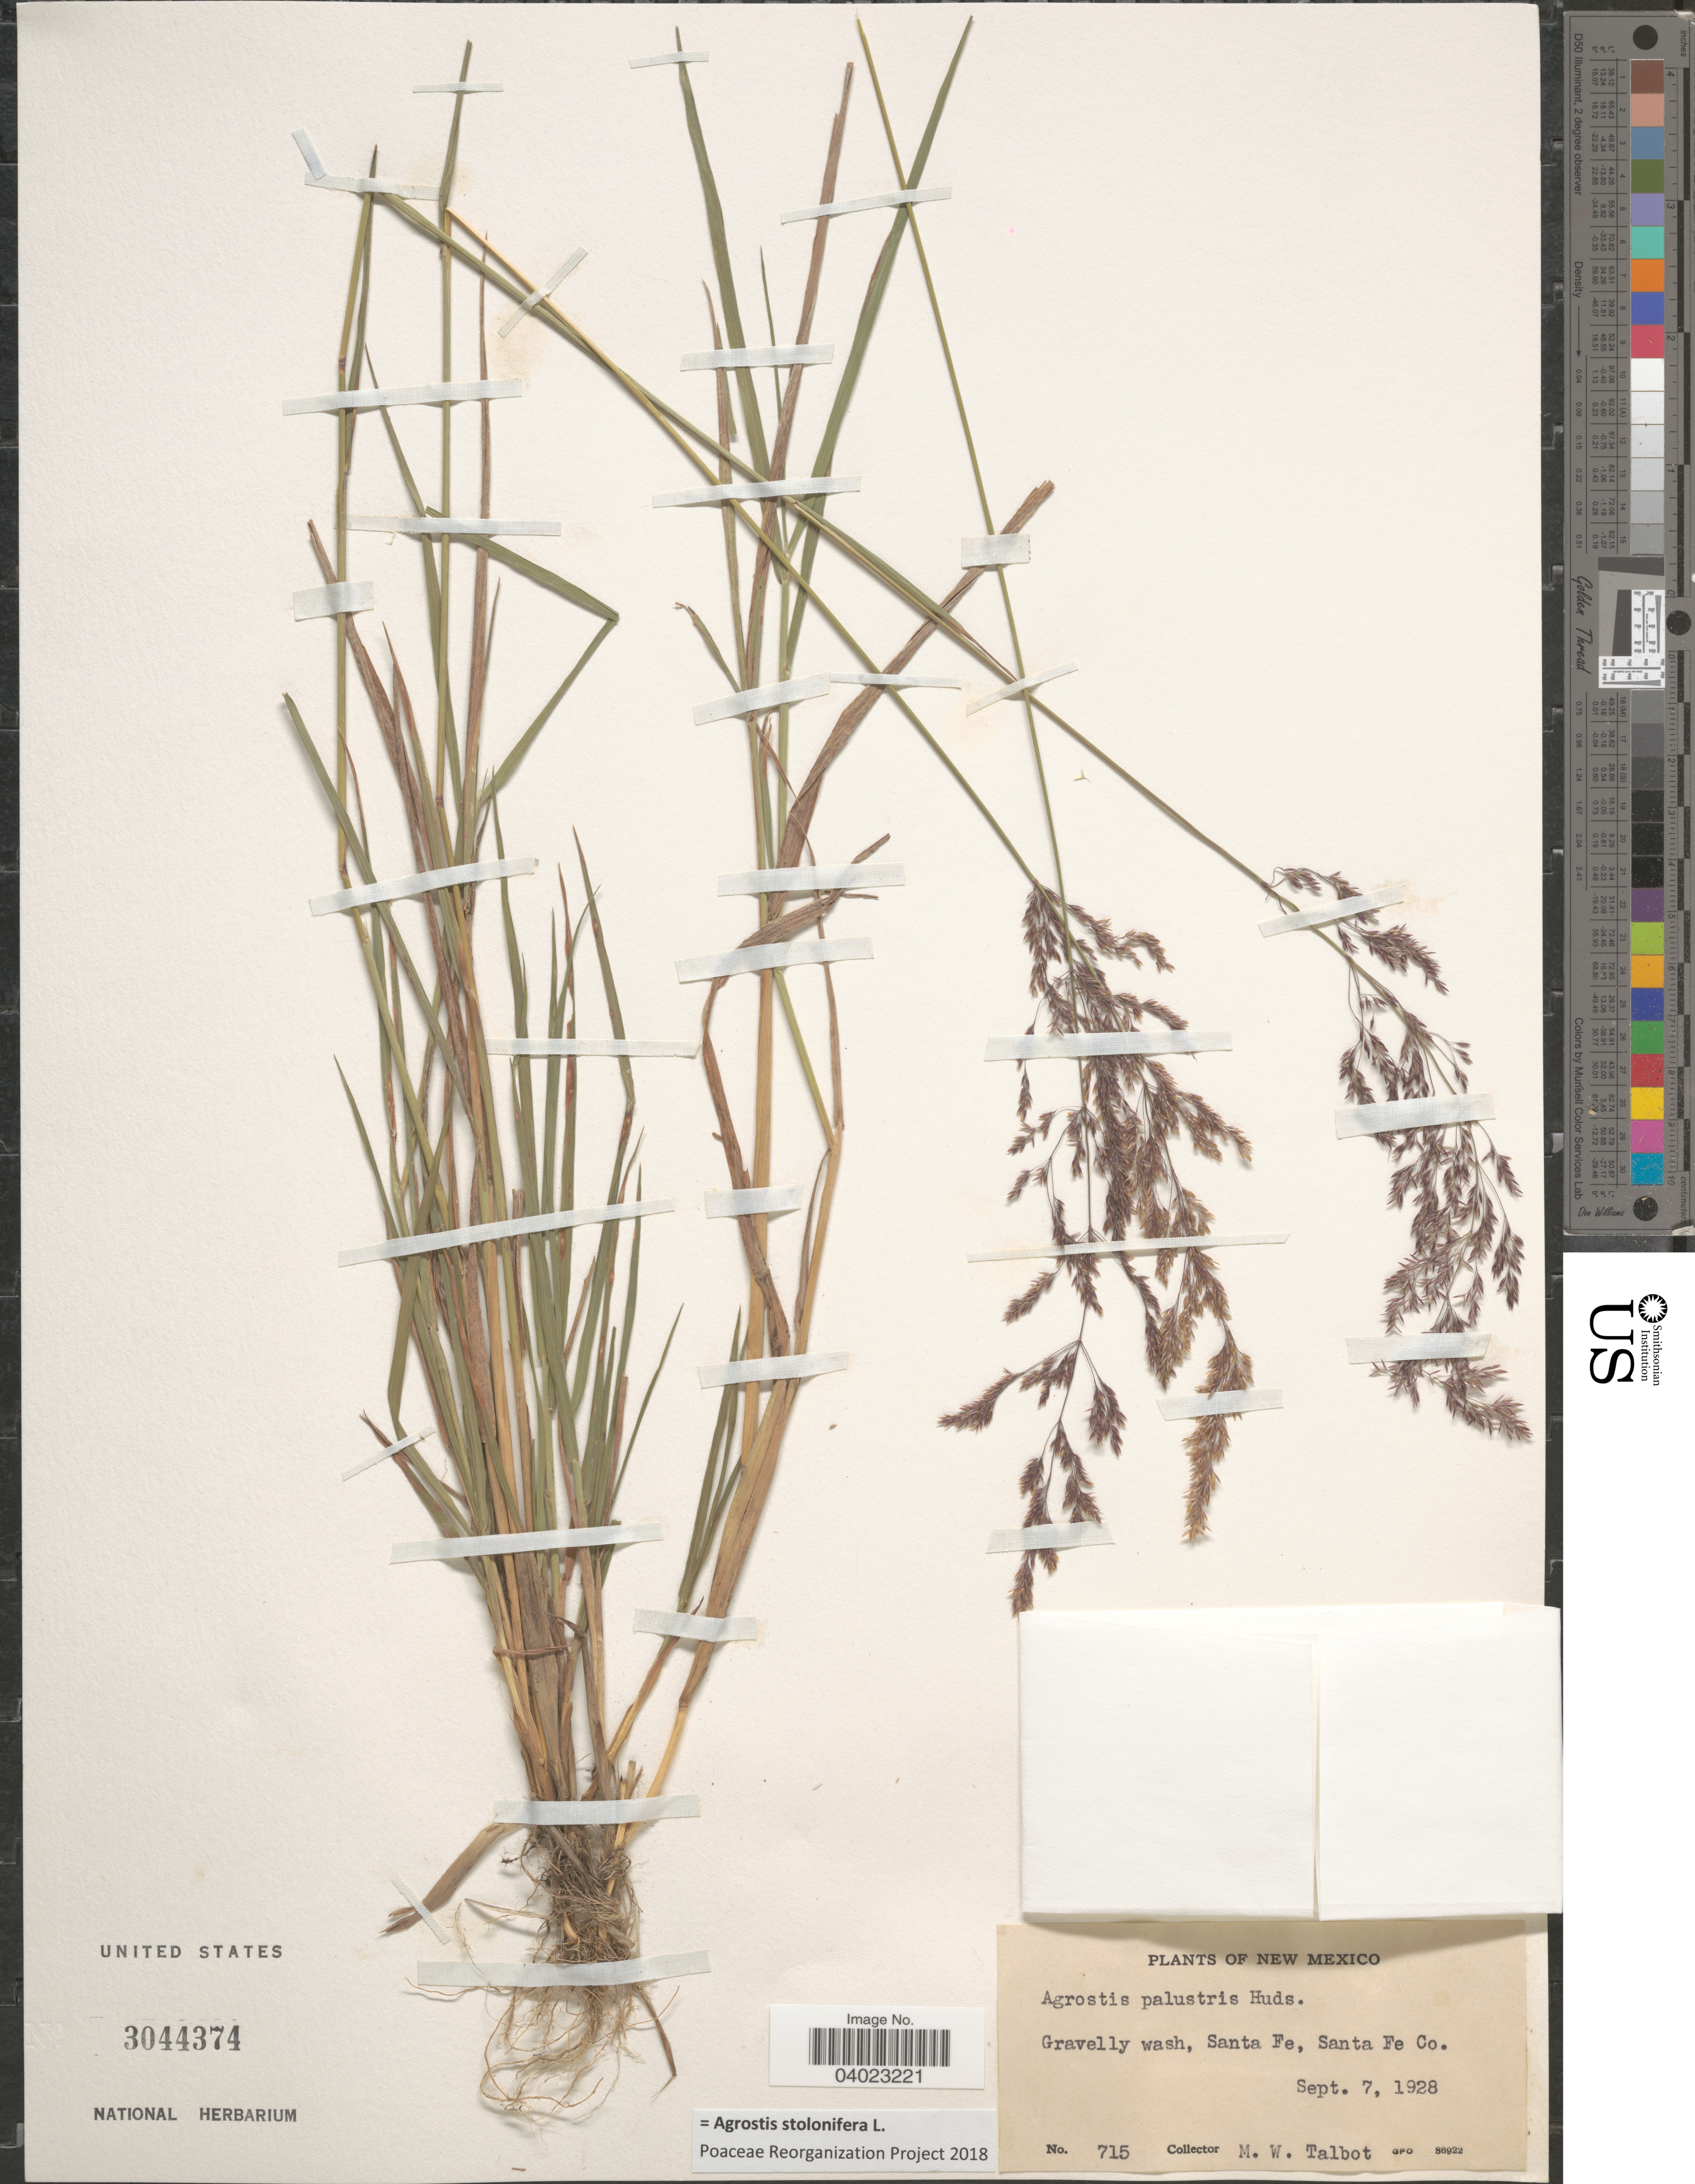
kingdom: Plantae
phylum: Tracheophyta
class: Liliopsida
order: Poales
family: Poaceae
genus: Agrostis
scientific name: Agrostis stolonifera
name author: L.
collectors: M. Talbot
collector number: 715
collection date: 1928-09-07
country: United States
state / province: New Mexico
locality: Gravelly wash, Santa Fe, Santa Fe Co.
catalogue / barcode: US 3044374